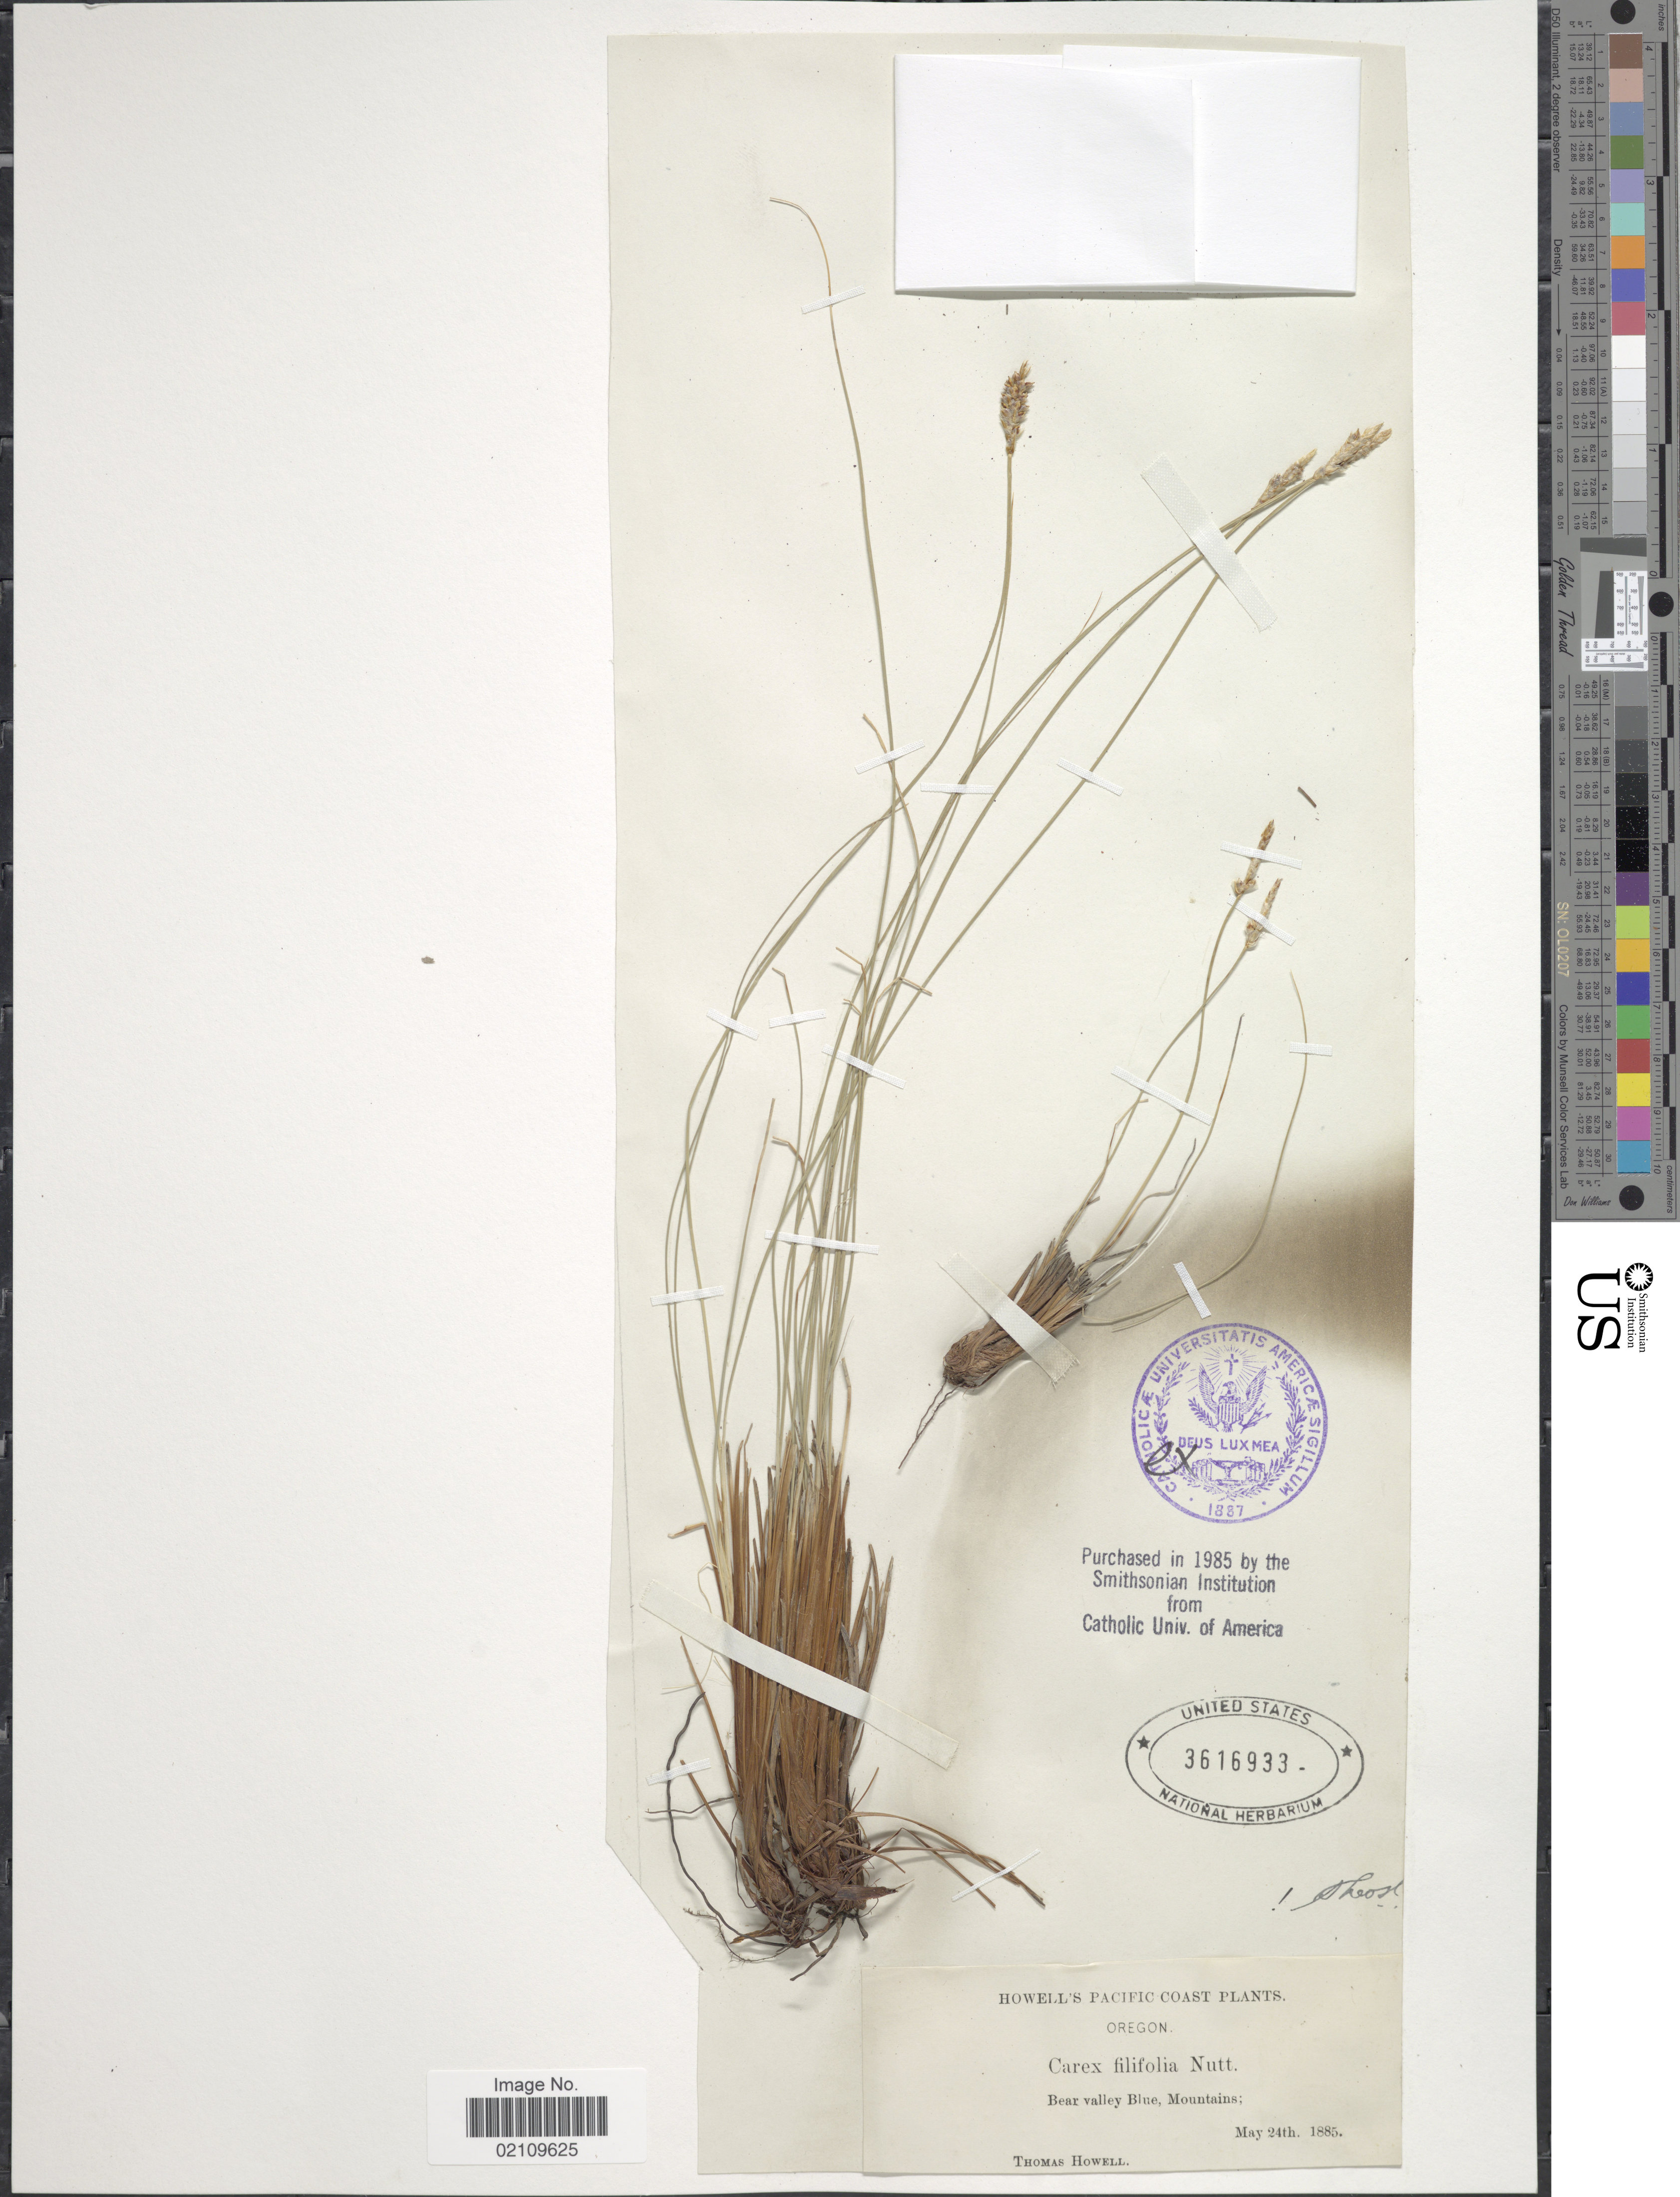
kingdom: Plantae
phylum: Tracheophyta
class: Liliopsida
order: Poales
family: Cyperaceae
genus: Carex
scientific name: Carex filifolia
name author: Nutt.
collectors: T. Howell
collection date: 1885-05-24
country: United States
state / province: Oregon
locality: Bear Valley Blue, Mountains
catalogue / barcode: US 3616933